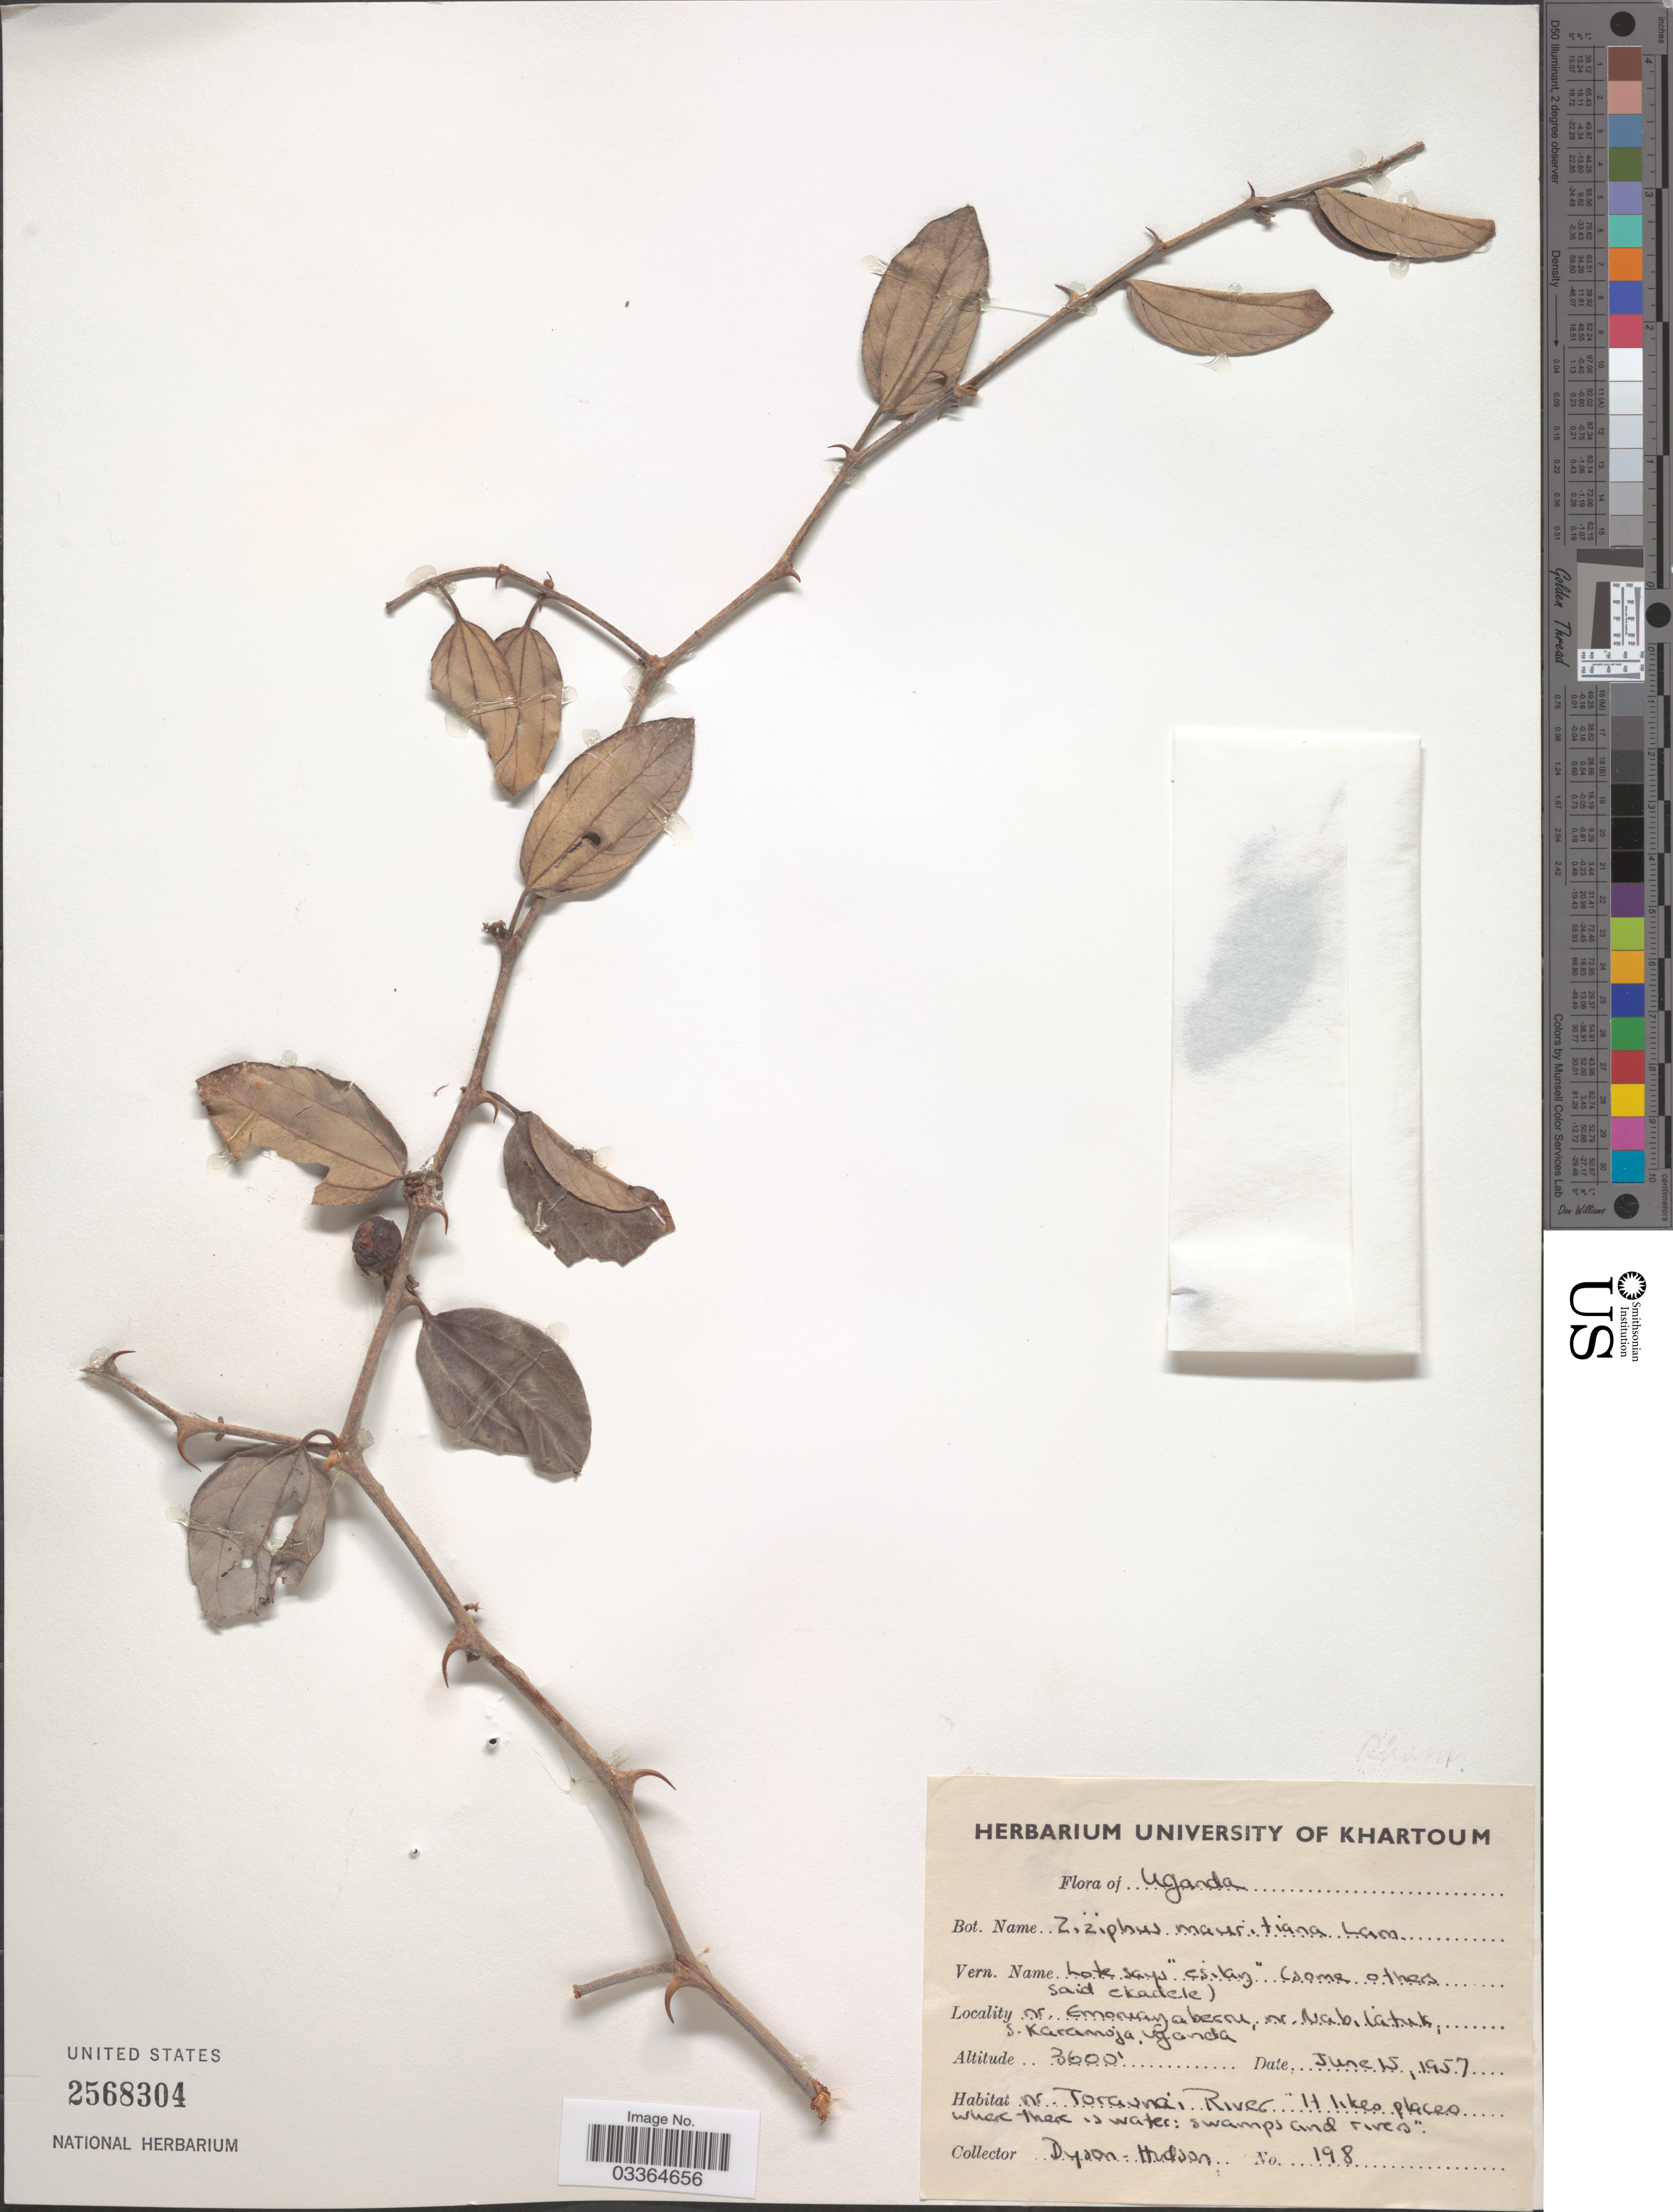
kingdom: Plantae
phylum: Tracheophyta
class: Magnoliopsida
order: Rosales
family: Rhamnaceae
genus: Ziziphus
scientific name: Ziziphus mauritiana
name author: Lam.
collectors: Dyson-Hudson, --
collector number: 198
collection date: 1957-06-15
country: Uganda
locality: Nr. Emoruayaberru, nr. Nabilatuk, S. Karamoja.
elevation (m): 1097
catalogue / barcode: US 2568304